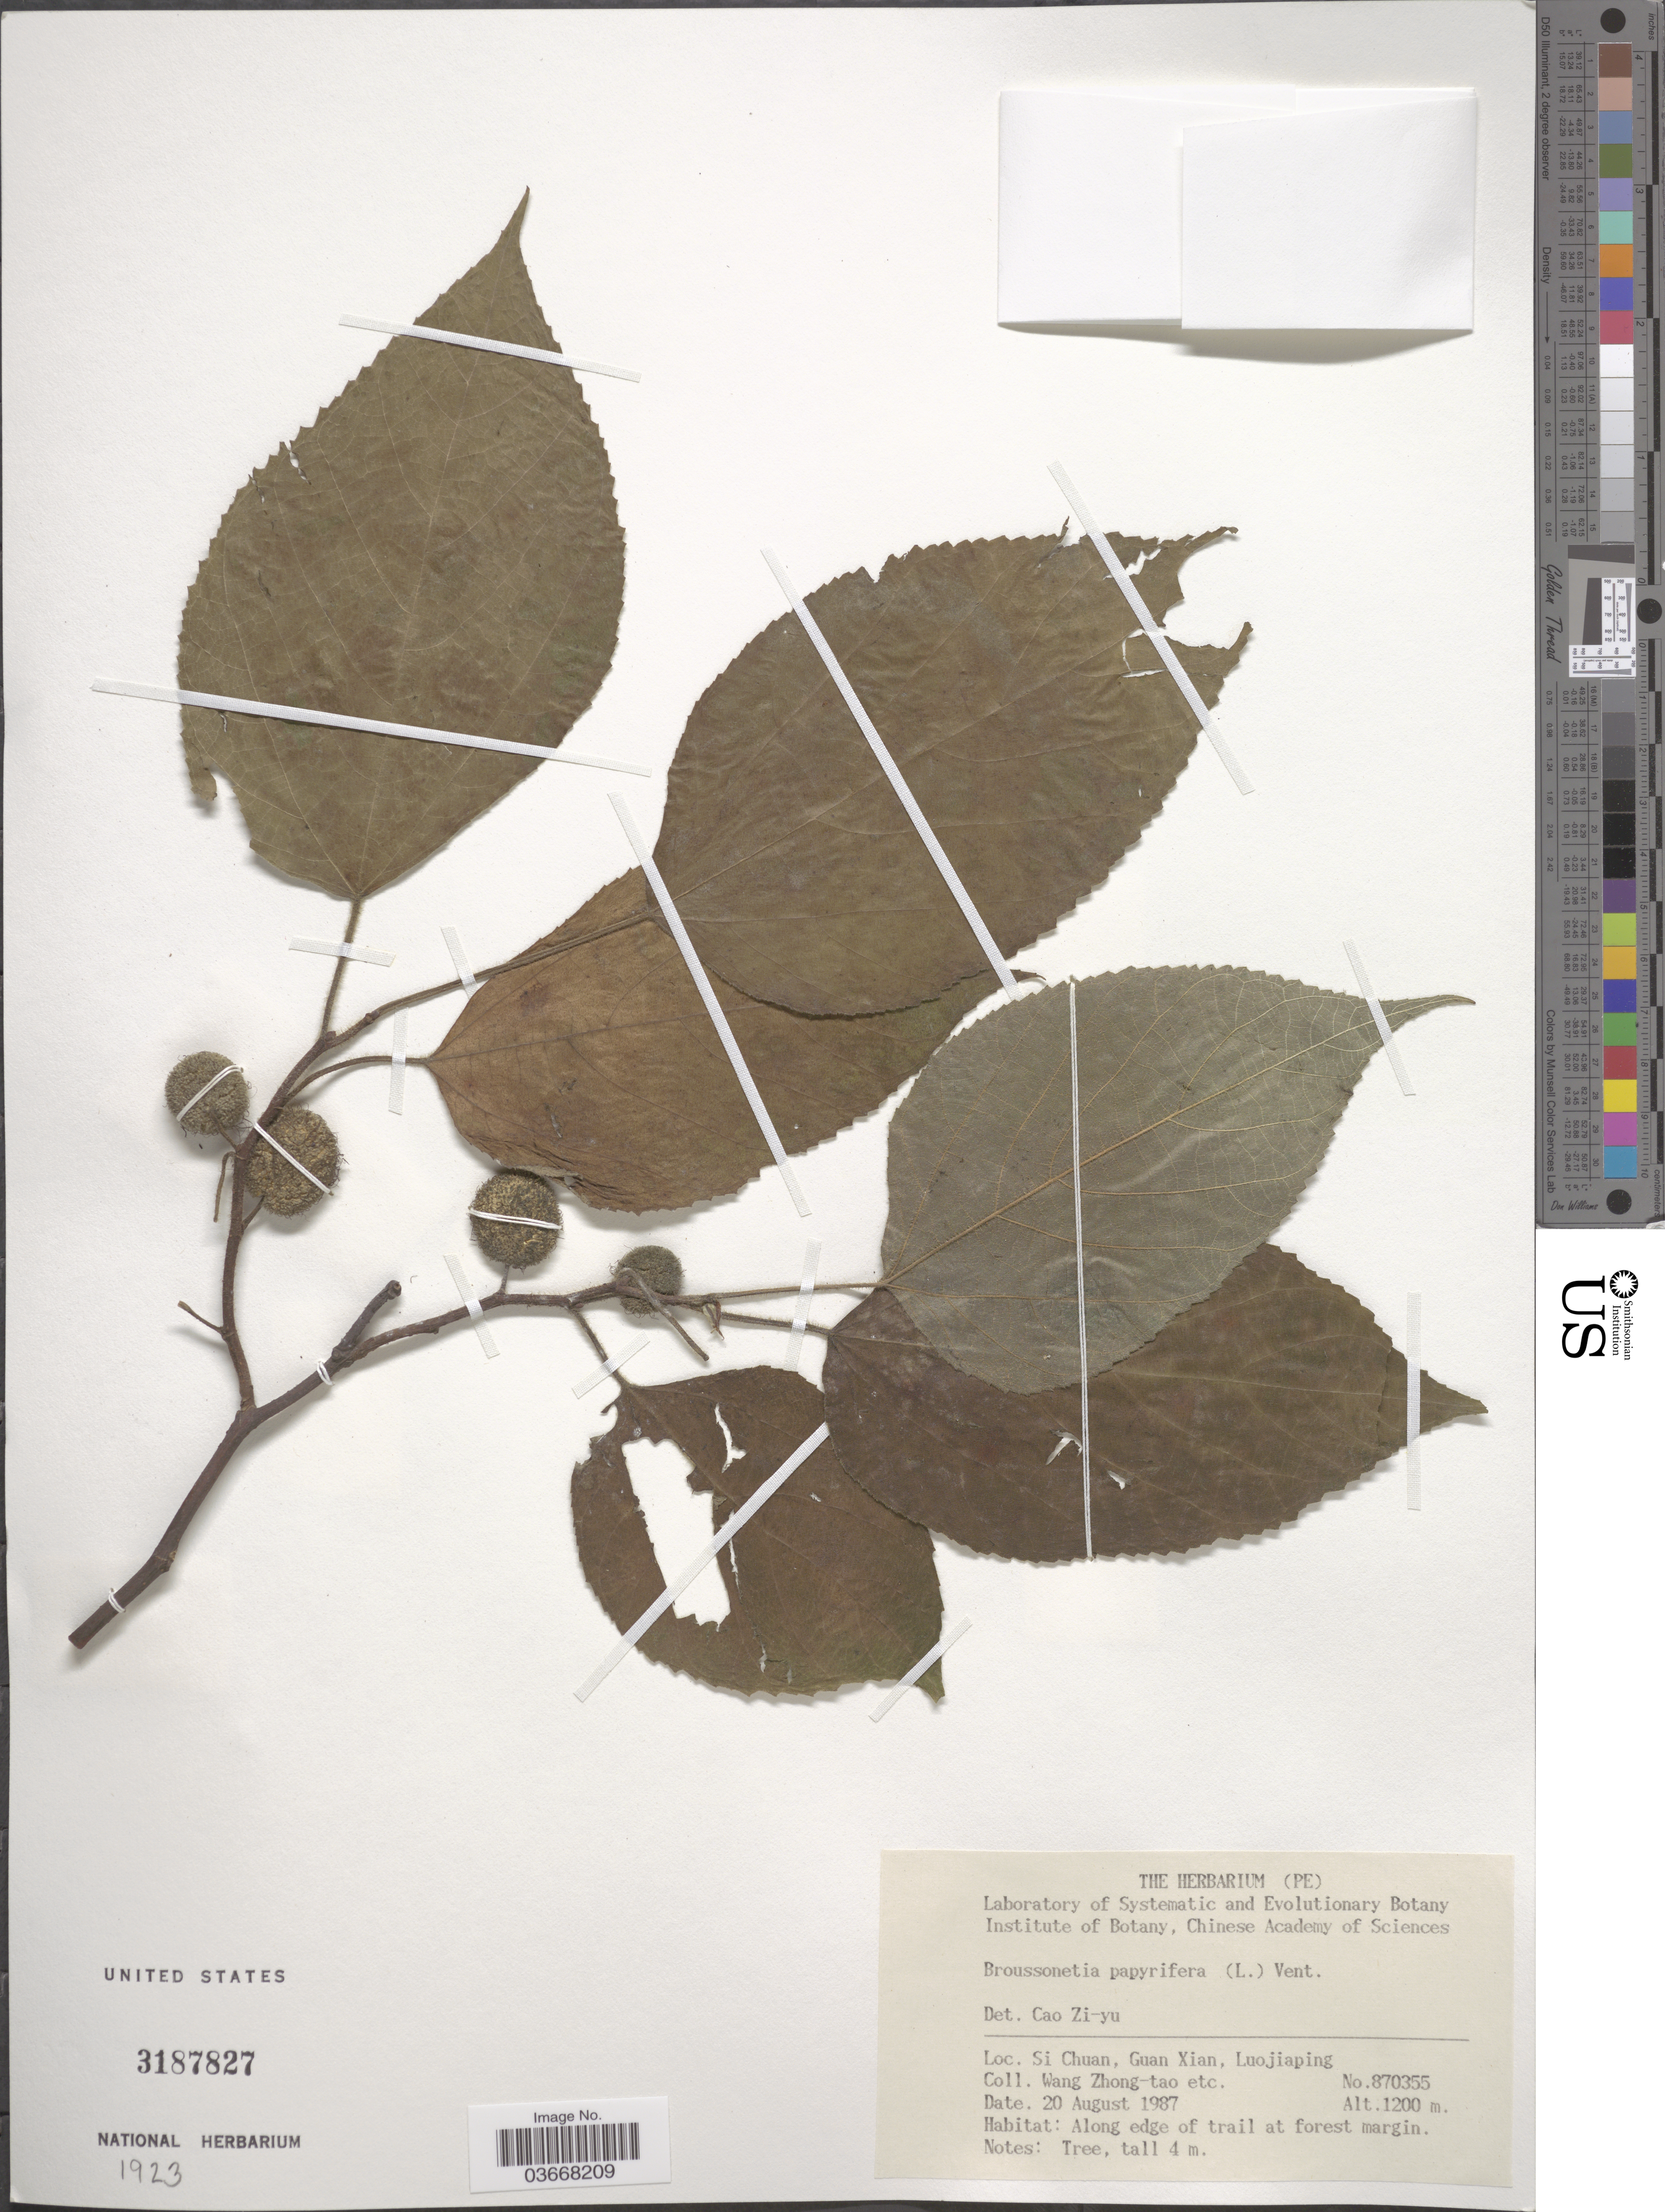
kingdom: Plantae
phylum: Tracheophyta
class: Magnoliopsida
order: Rosales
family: Moraceae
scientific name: Broussoneta papyrifera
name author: (L.) L'Hér. ex Vent.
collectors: W. Zhong-Tao & et al.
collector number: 870355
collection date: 1987-08-20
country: China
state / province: Sichuan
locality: Si Chuan, Guan Xian, Luojiaping.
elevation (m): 1200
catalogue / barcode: US 3187827